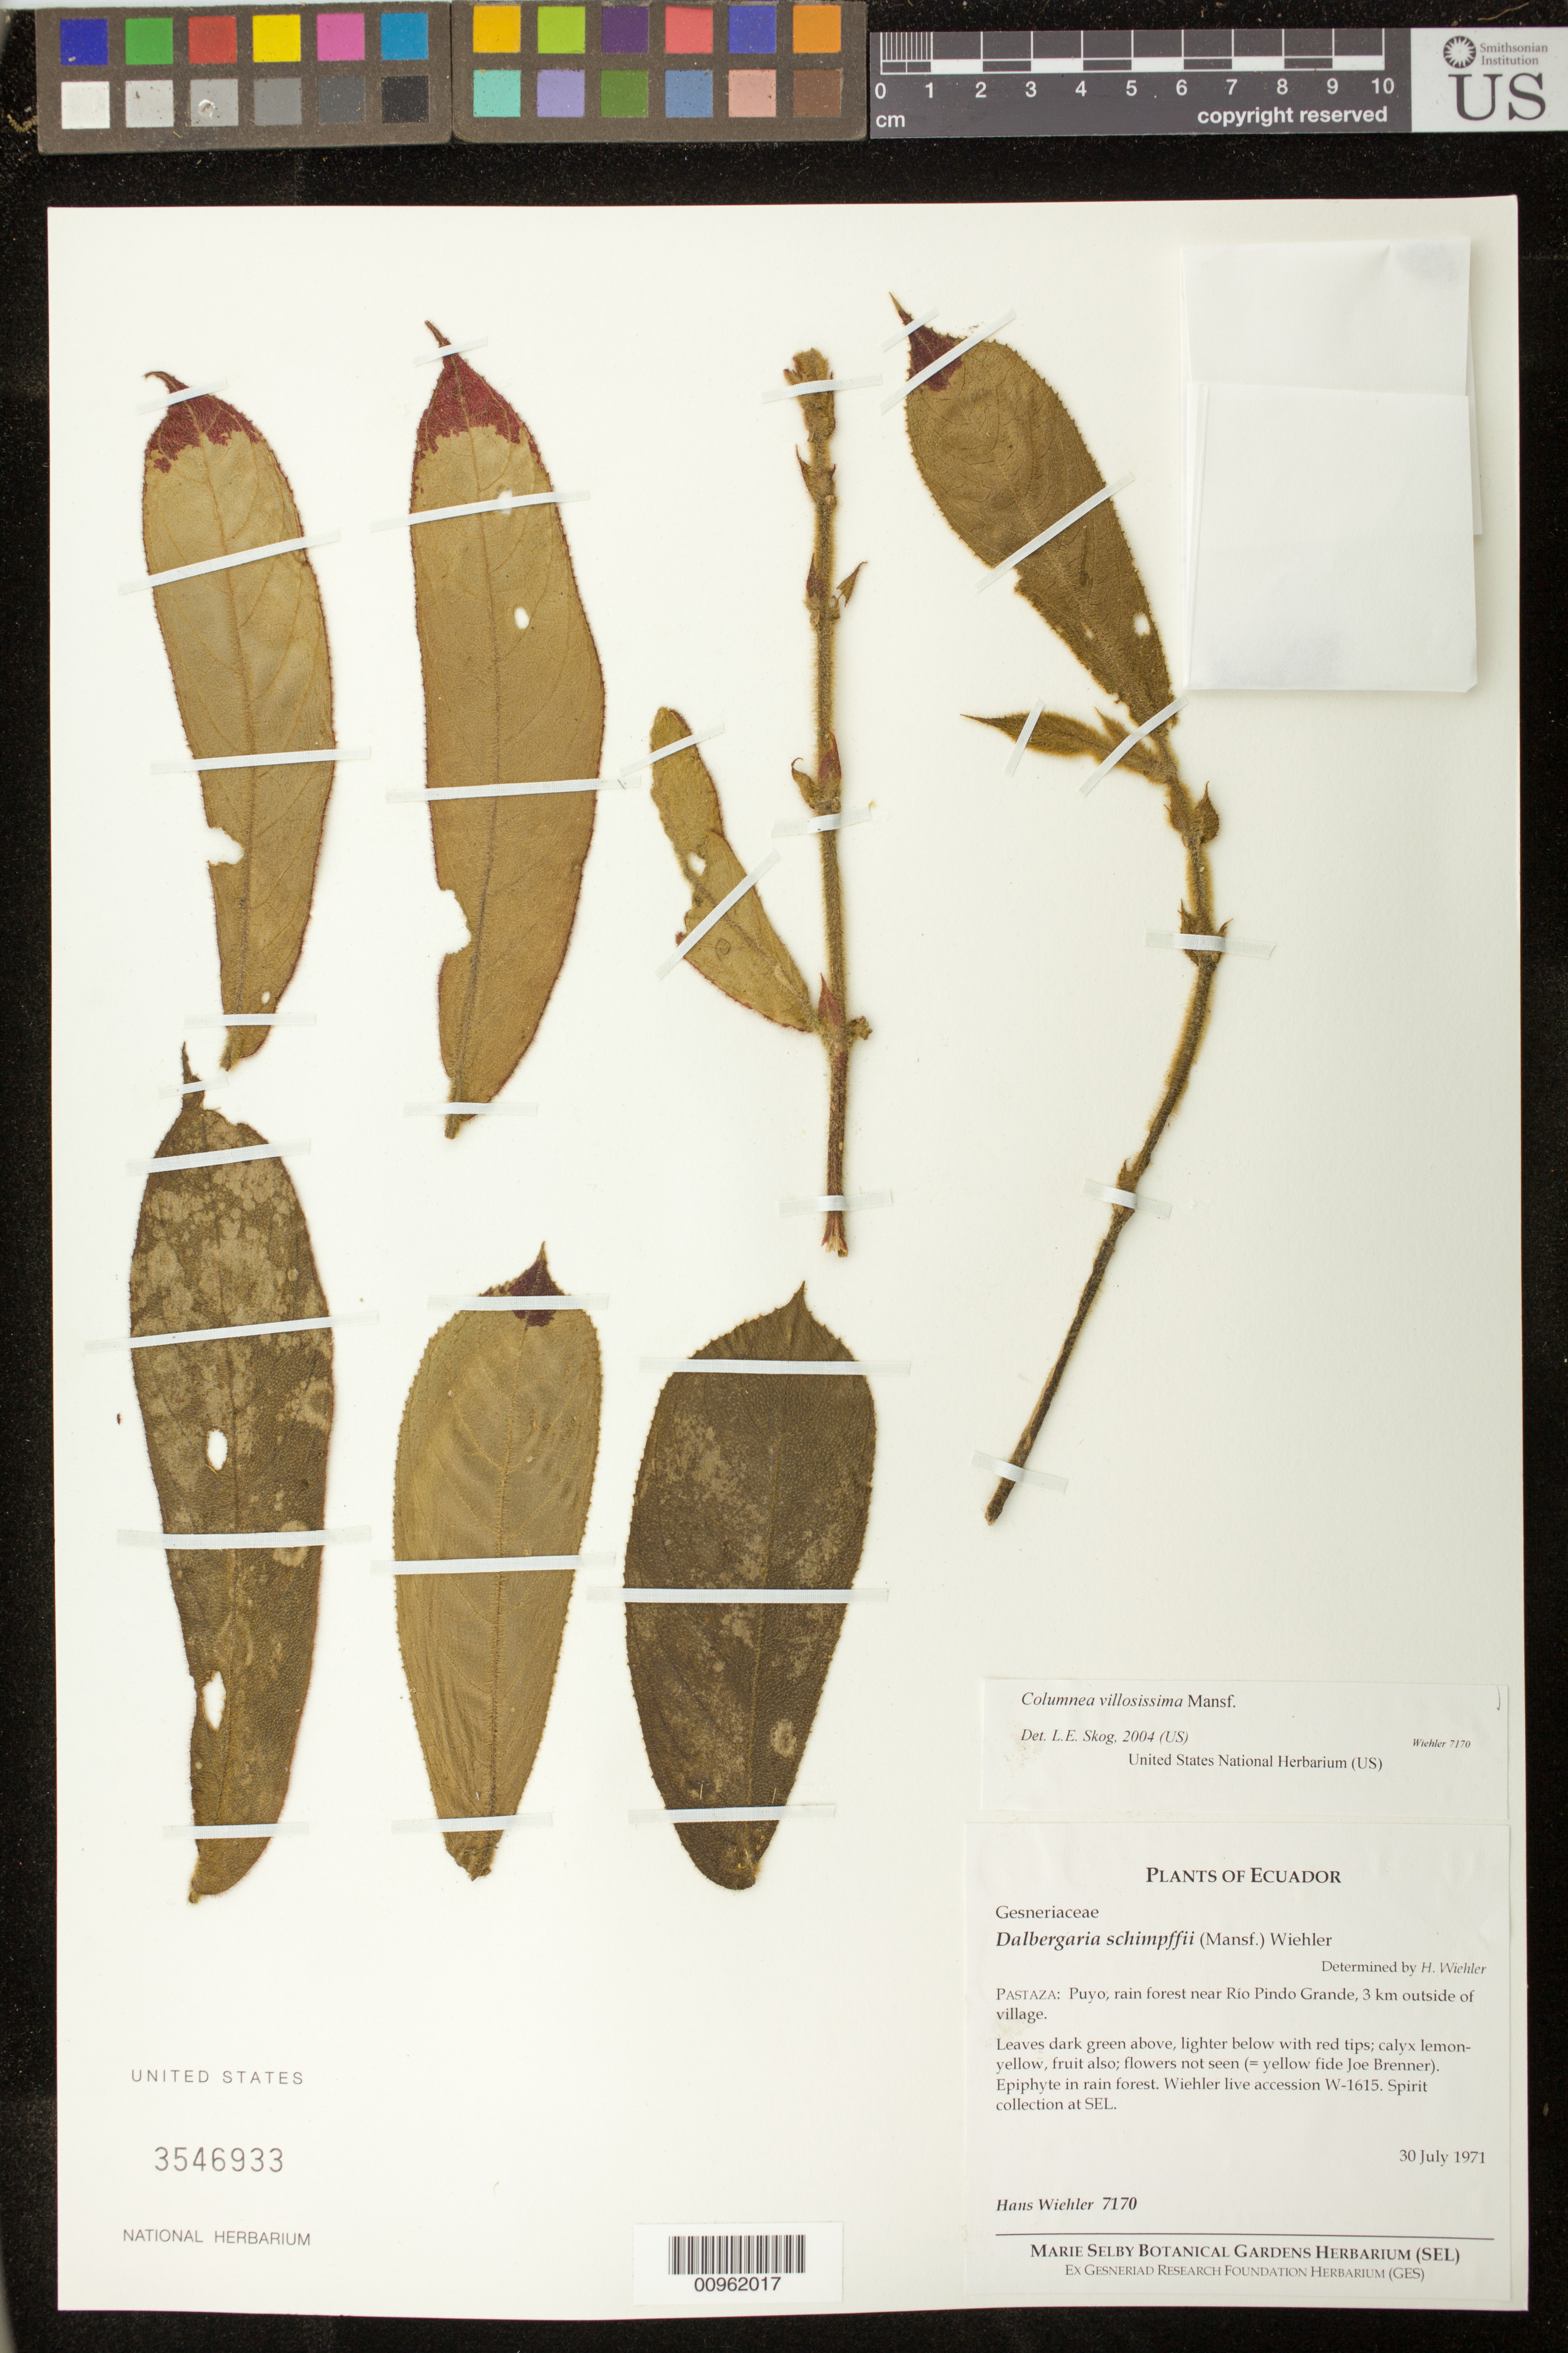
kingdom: Plantae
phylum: Tracheophyta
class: Magnoliopsida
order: Lamiales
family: Gesneriaceae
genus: Columnea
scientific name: Columnea villosissima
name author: Mansf.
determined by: Skog, Laurence E.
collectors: H. J. Wiehler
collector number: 7170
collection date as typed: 30 Jul 1971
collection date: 1971-07-30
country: Ecuador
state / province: Pastaza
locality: Pastaza: Puyo; rain forest near Rio Pindo Grande, 3 km outside of village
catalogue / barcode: US 3546933